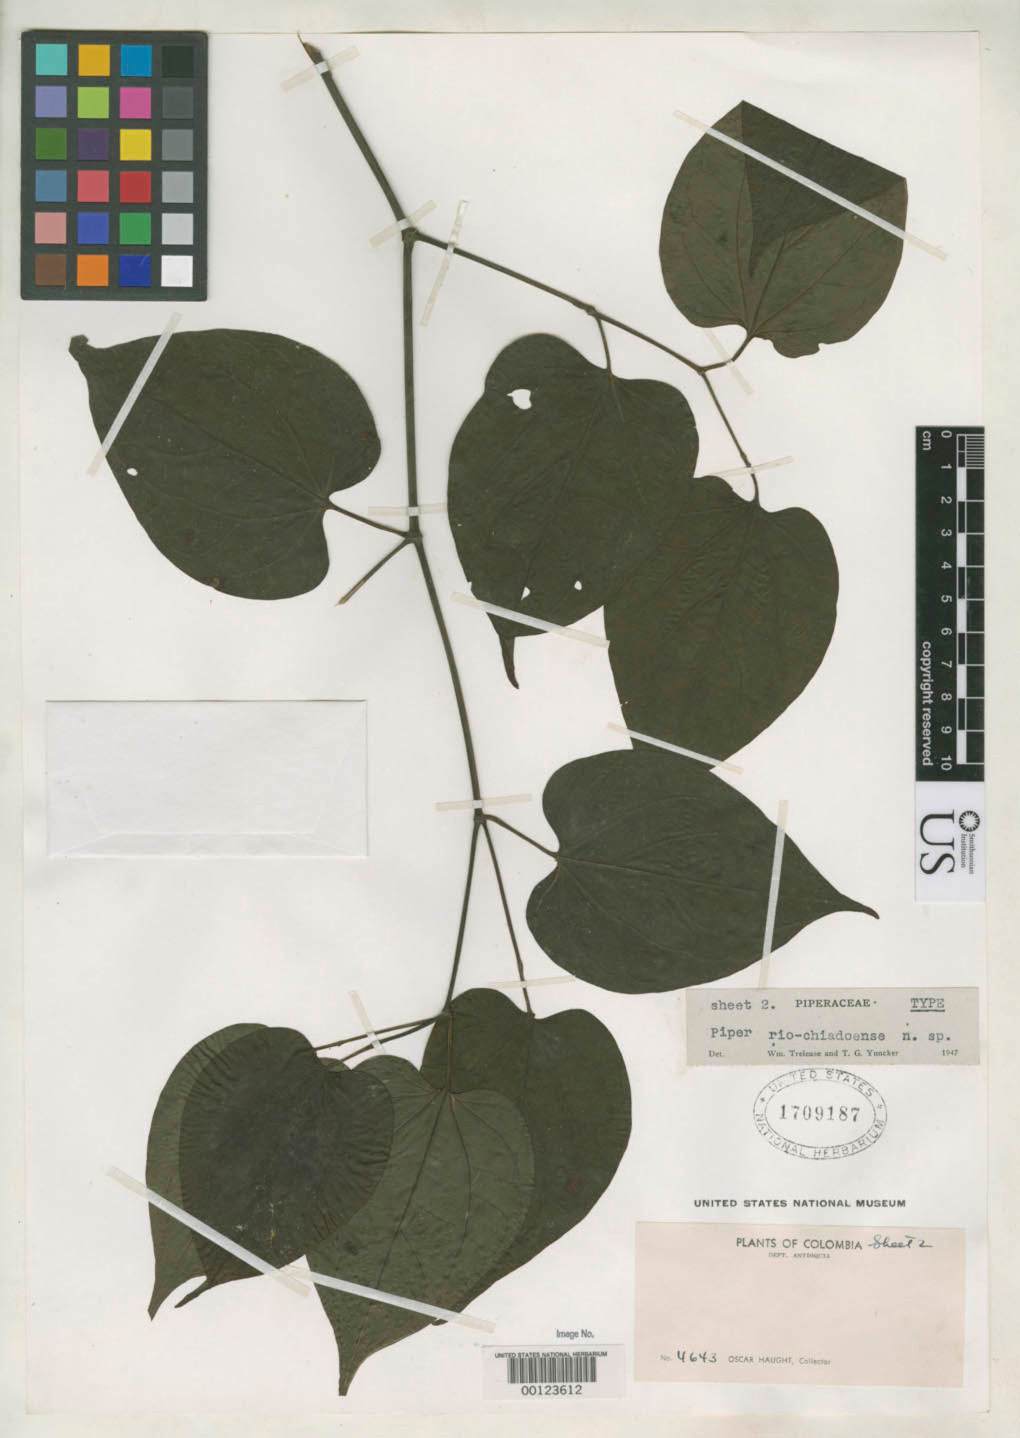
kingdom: Plantae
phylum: Tracheophyta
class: Magnoliopsida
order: Piperales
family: Piperaceae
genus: Piper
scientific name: Piper rio-chiadoense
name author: Trel. & Yunck.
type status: Lectotype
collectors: O. L. Haught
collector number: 4643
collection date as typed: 07 May 1945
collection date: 1945-05-07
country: Colombia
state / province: Antioquia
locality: Rio ChIado, S of Turbo.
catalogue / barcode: US 1709187